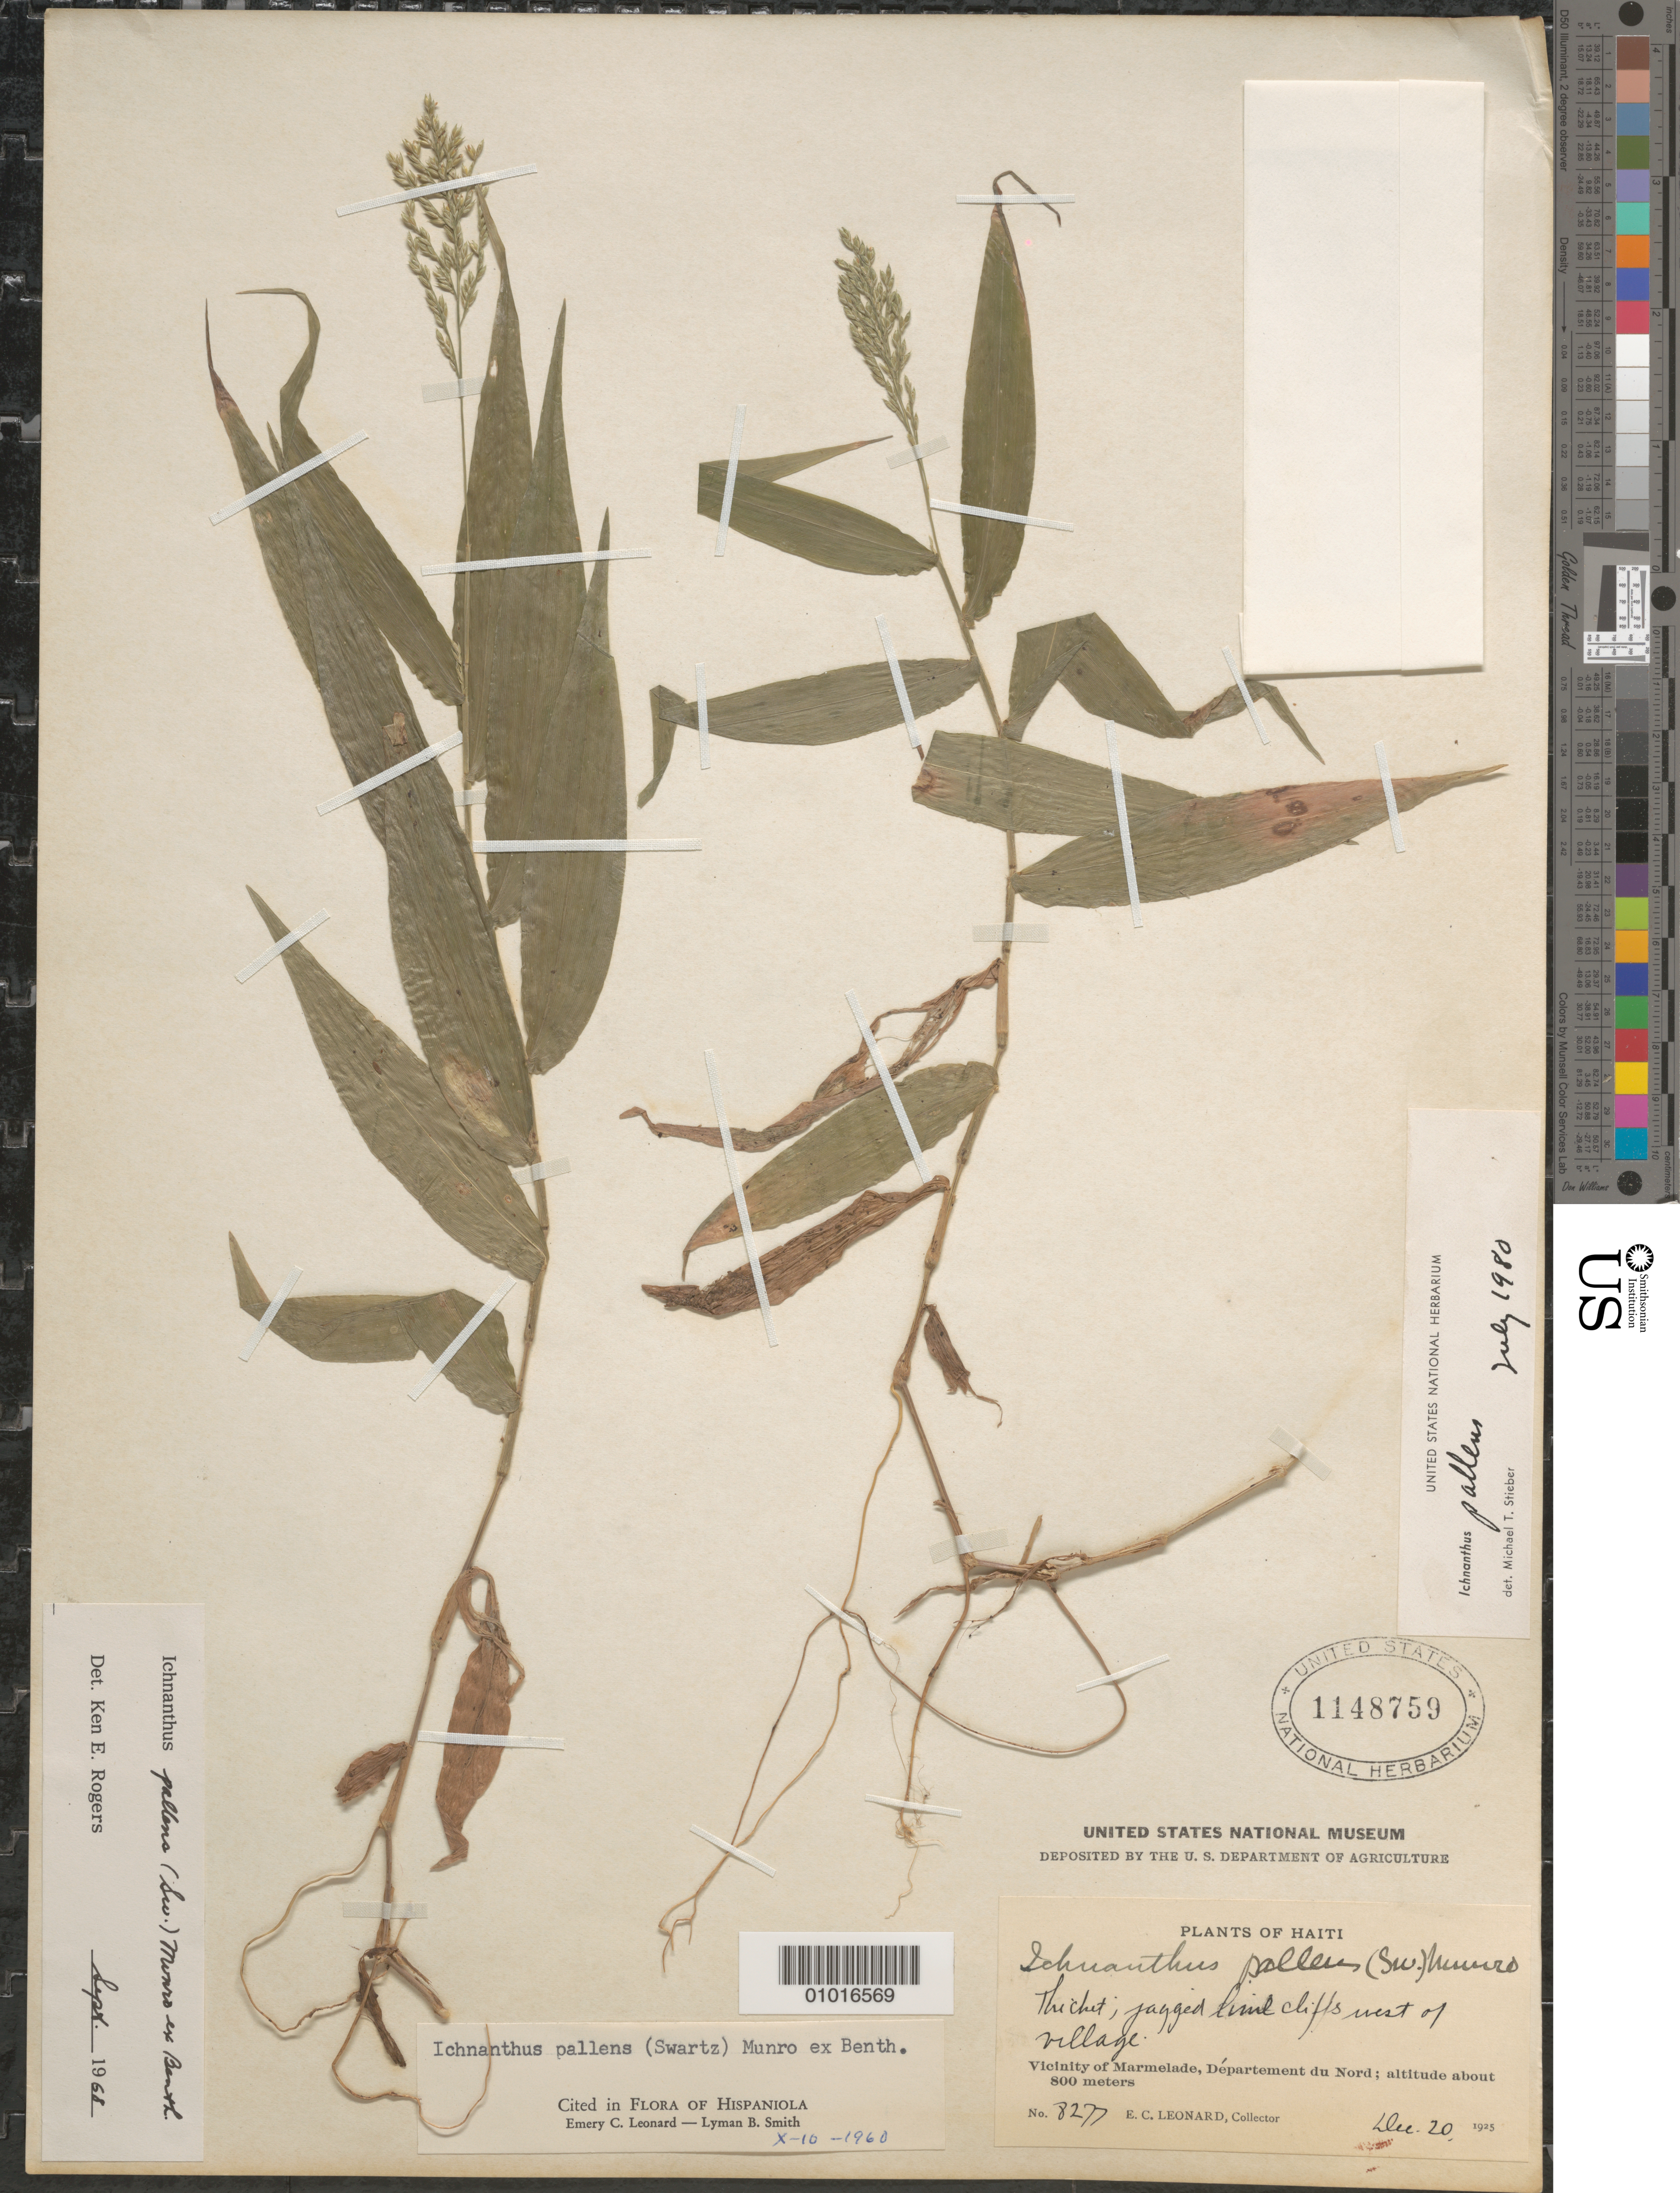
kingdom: Plantae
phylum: Tracheophyta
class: Liliopsida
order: Poales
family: Poaceae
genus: Ichnanthus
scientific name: Ichnanthus pallens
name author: (Sw.) Munro ex Benth.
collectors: E. C. Leonard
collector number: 8277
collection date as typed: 20 Dec 1925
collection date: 1925-12-20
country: Haiti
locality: Vicinity of Marmelade, Department du Nord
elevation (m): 800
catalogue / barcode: US 1148759